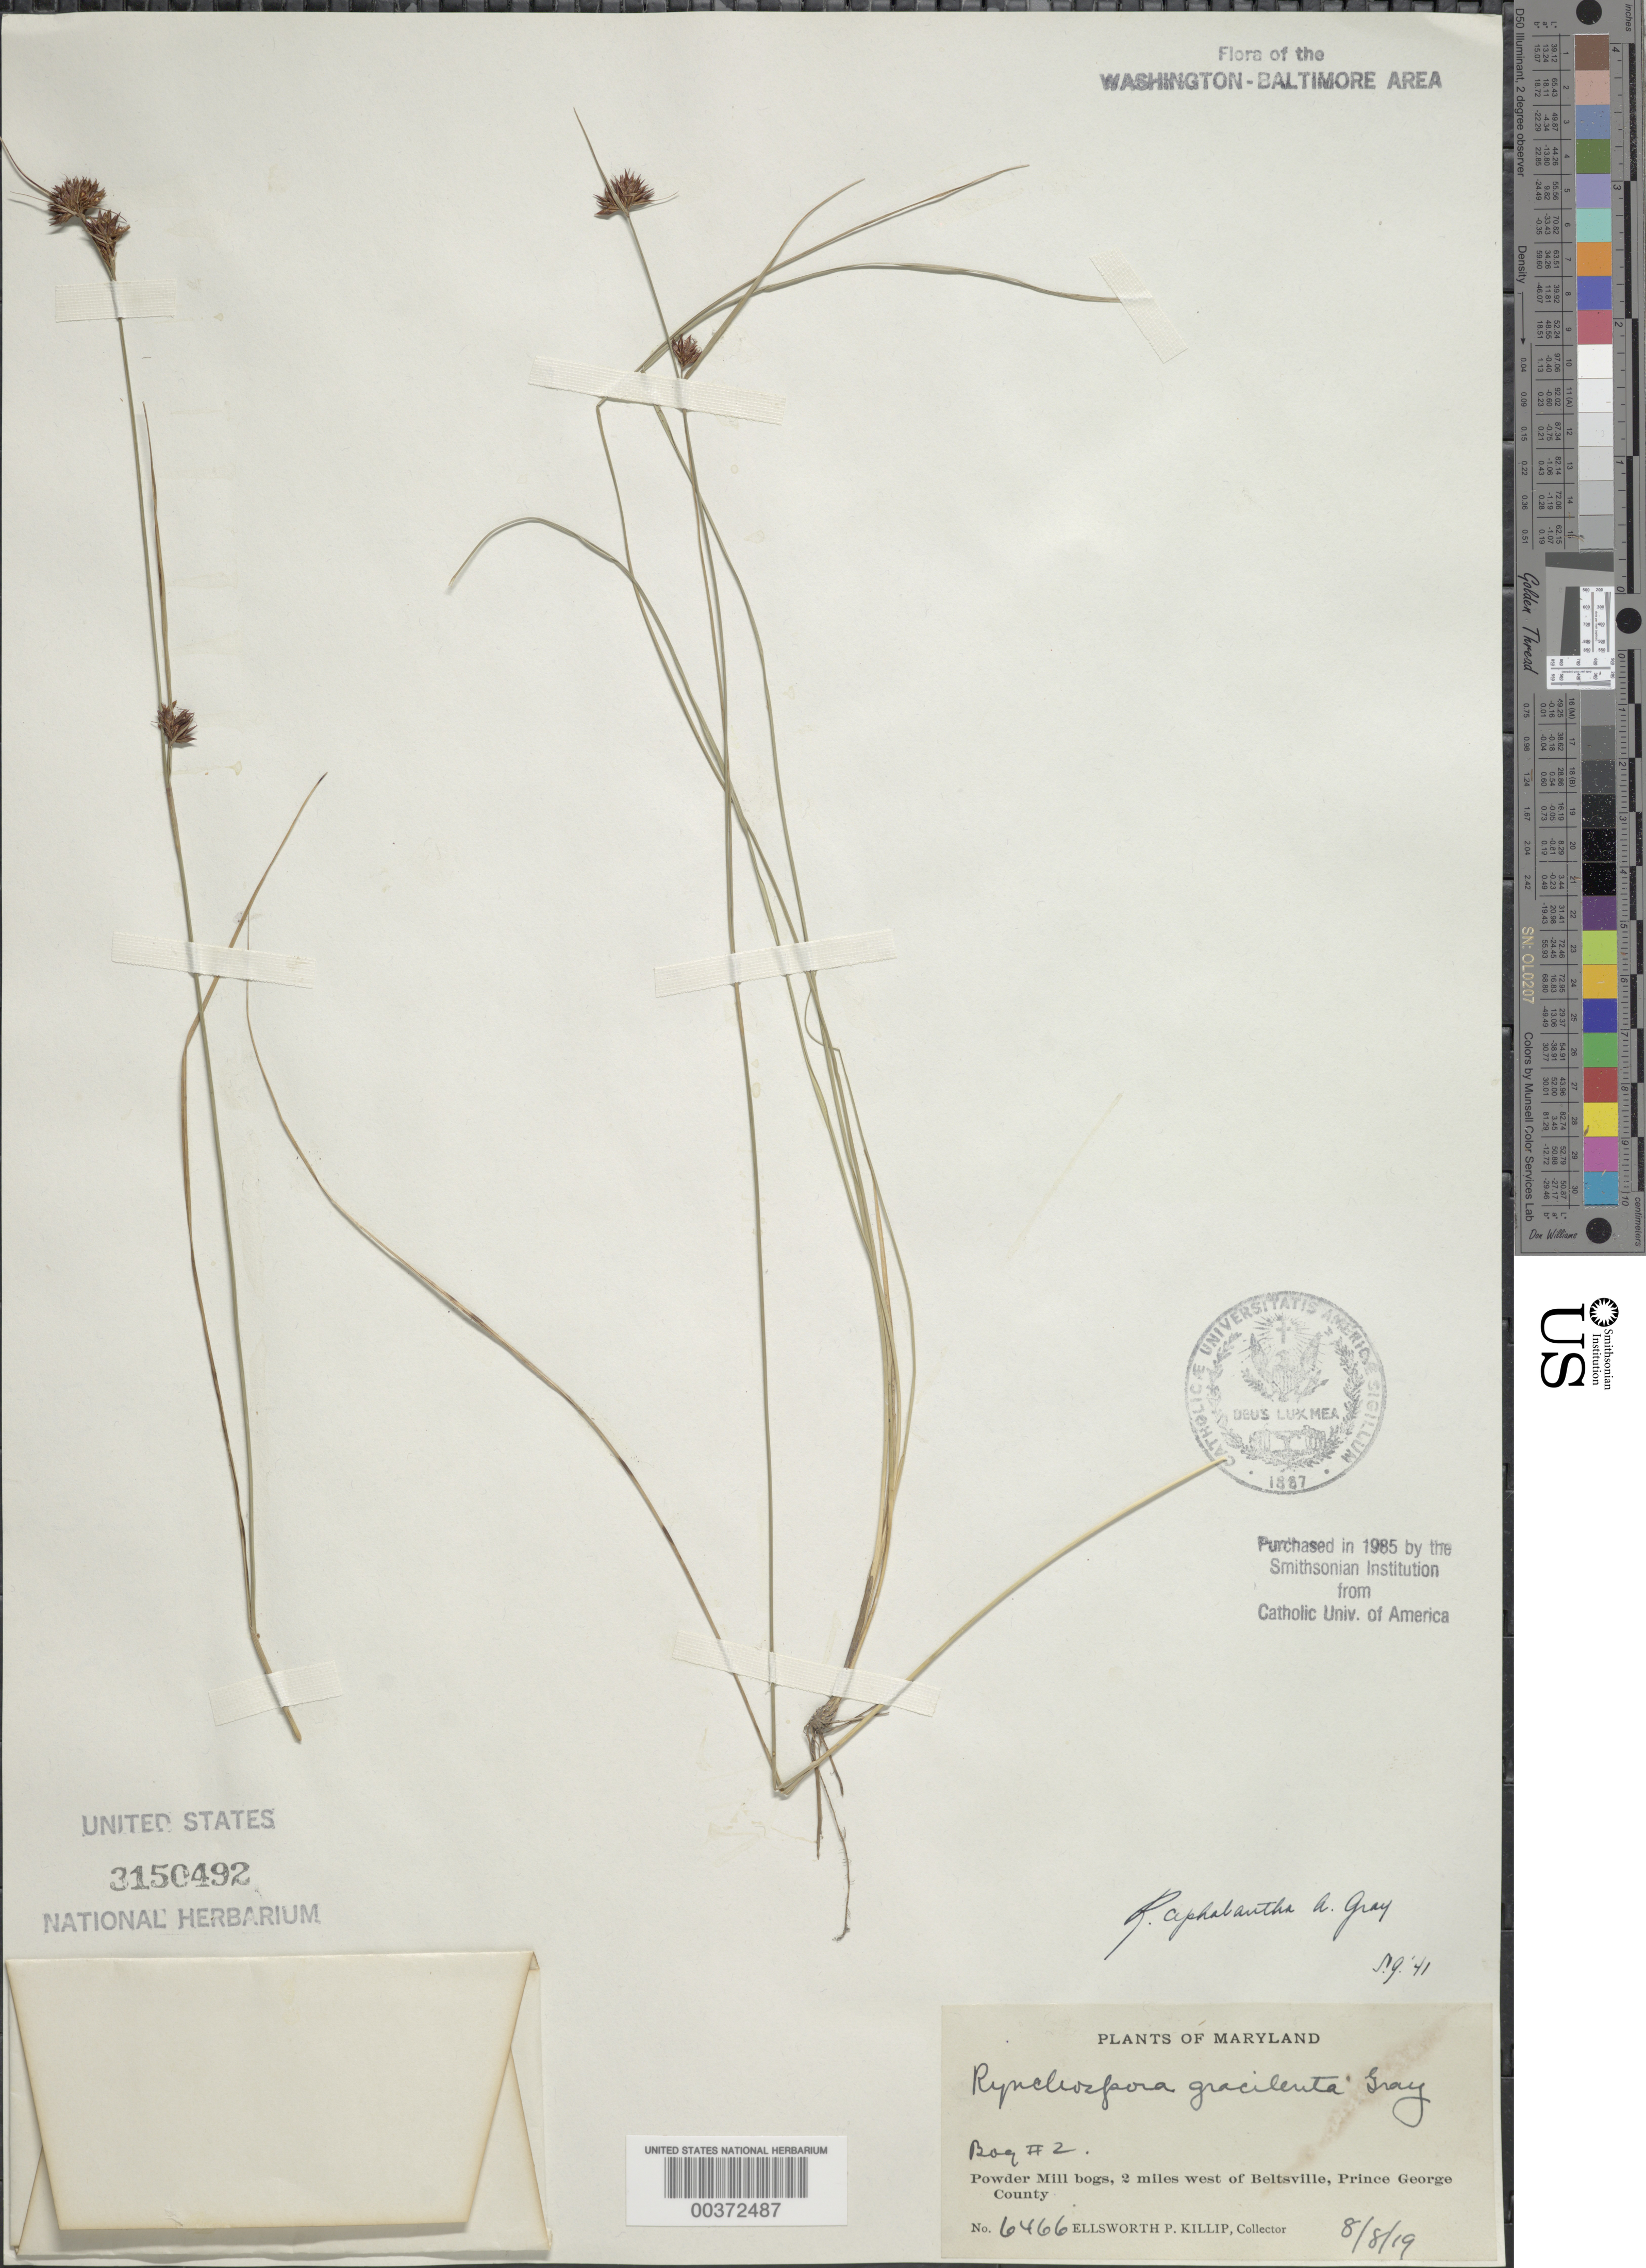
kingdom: Plantae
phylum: Tracheophyta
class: Liliopsida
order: Poales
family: Cyperaceae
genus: Rhynchospora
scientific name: Rhynchospora cephalantha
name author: A. Gray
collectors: E. P. Killip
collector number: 6466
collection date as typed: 08 Aug 1919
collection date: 1919-08-08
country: United States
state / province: Maryland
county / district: Prince George's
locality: W of Beltsville, Powder Mill Bogs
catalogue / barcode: US 3150492